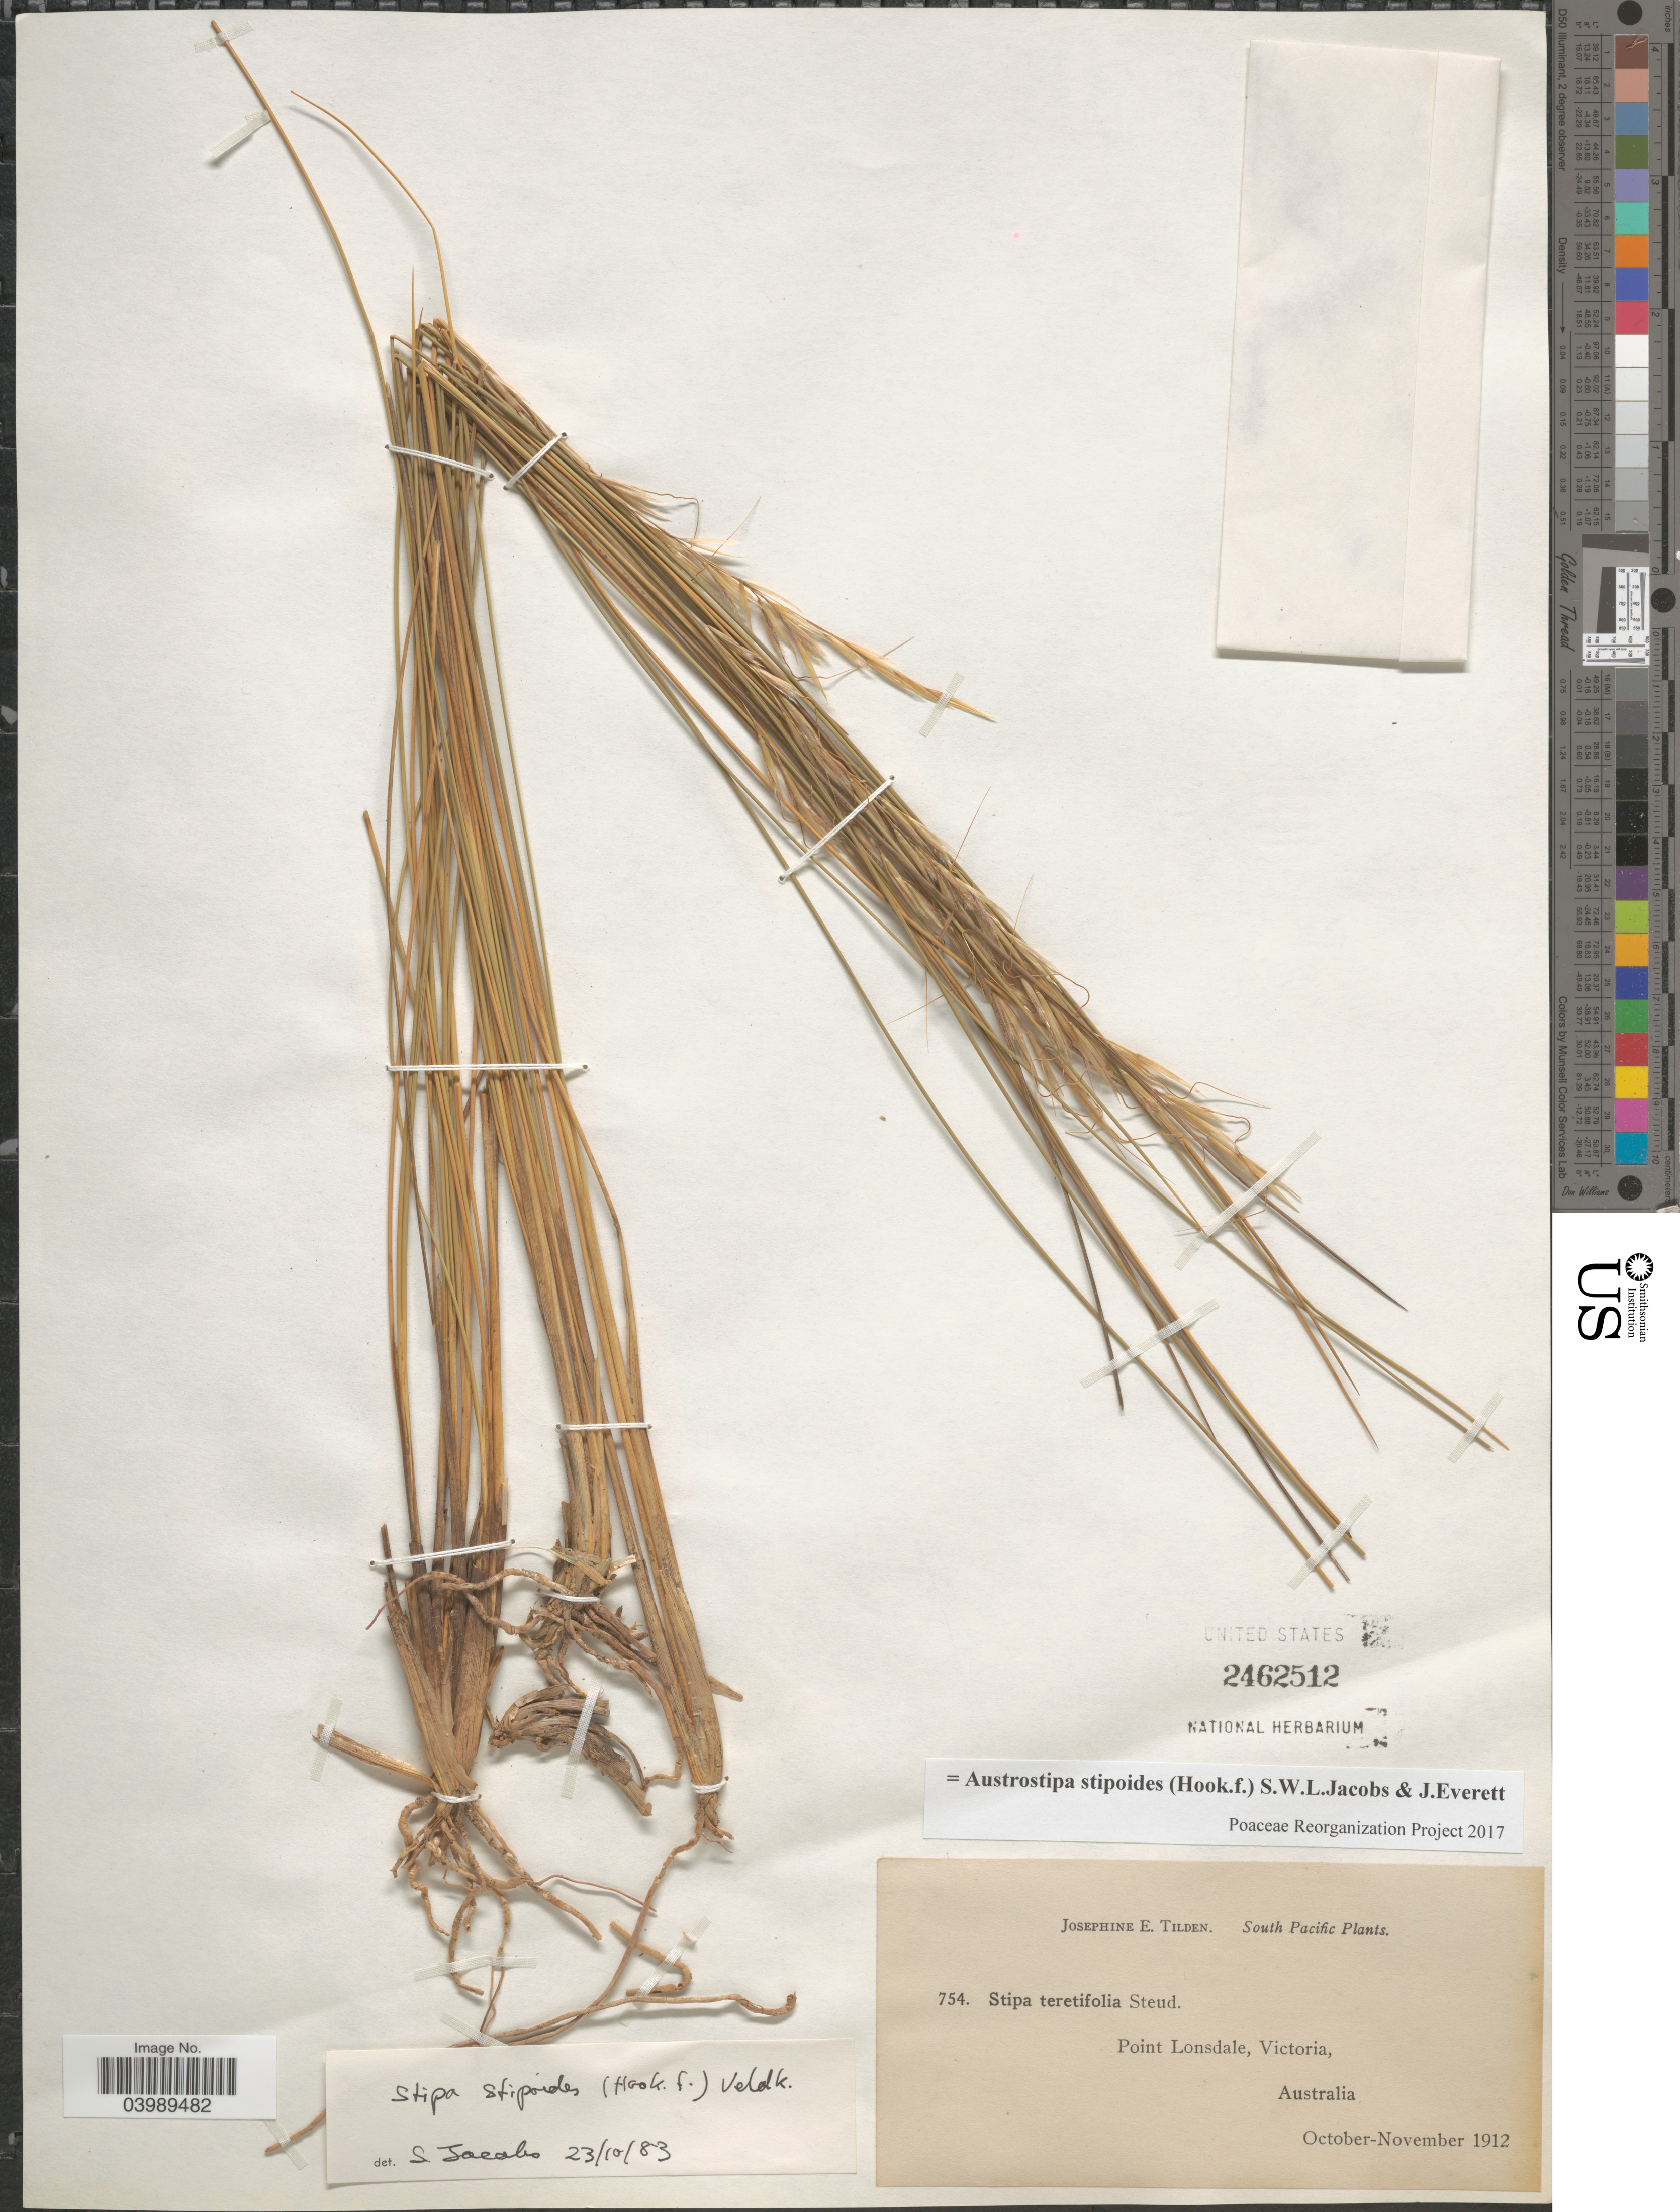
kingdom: Plantae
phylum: Tracheophyta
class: Liliopsida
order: Poales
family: Poaceae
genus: Austrostipa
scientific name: Austrostipa stipoides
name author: (Hook. f.) S.W.L. Jacobs & J. Everett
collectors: J. E. Tilden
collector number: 754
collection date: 1912-10/1912-11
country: Australia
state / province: Victoria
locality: Point Lonsdale, Victoria.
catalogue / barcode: US 2462512